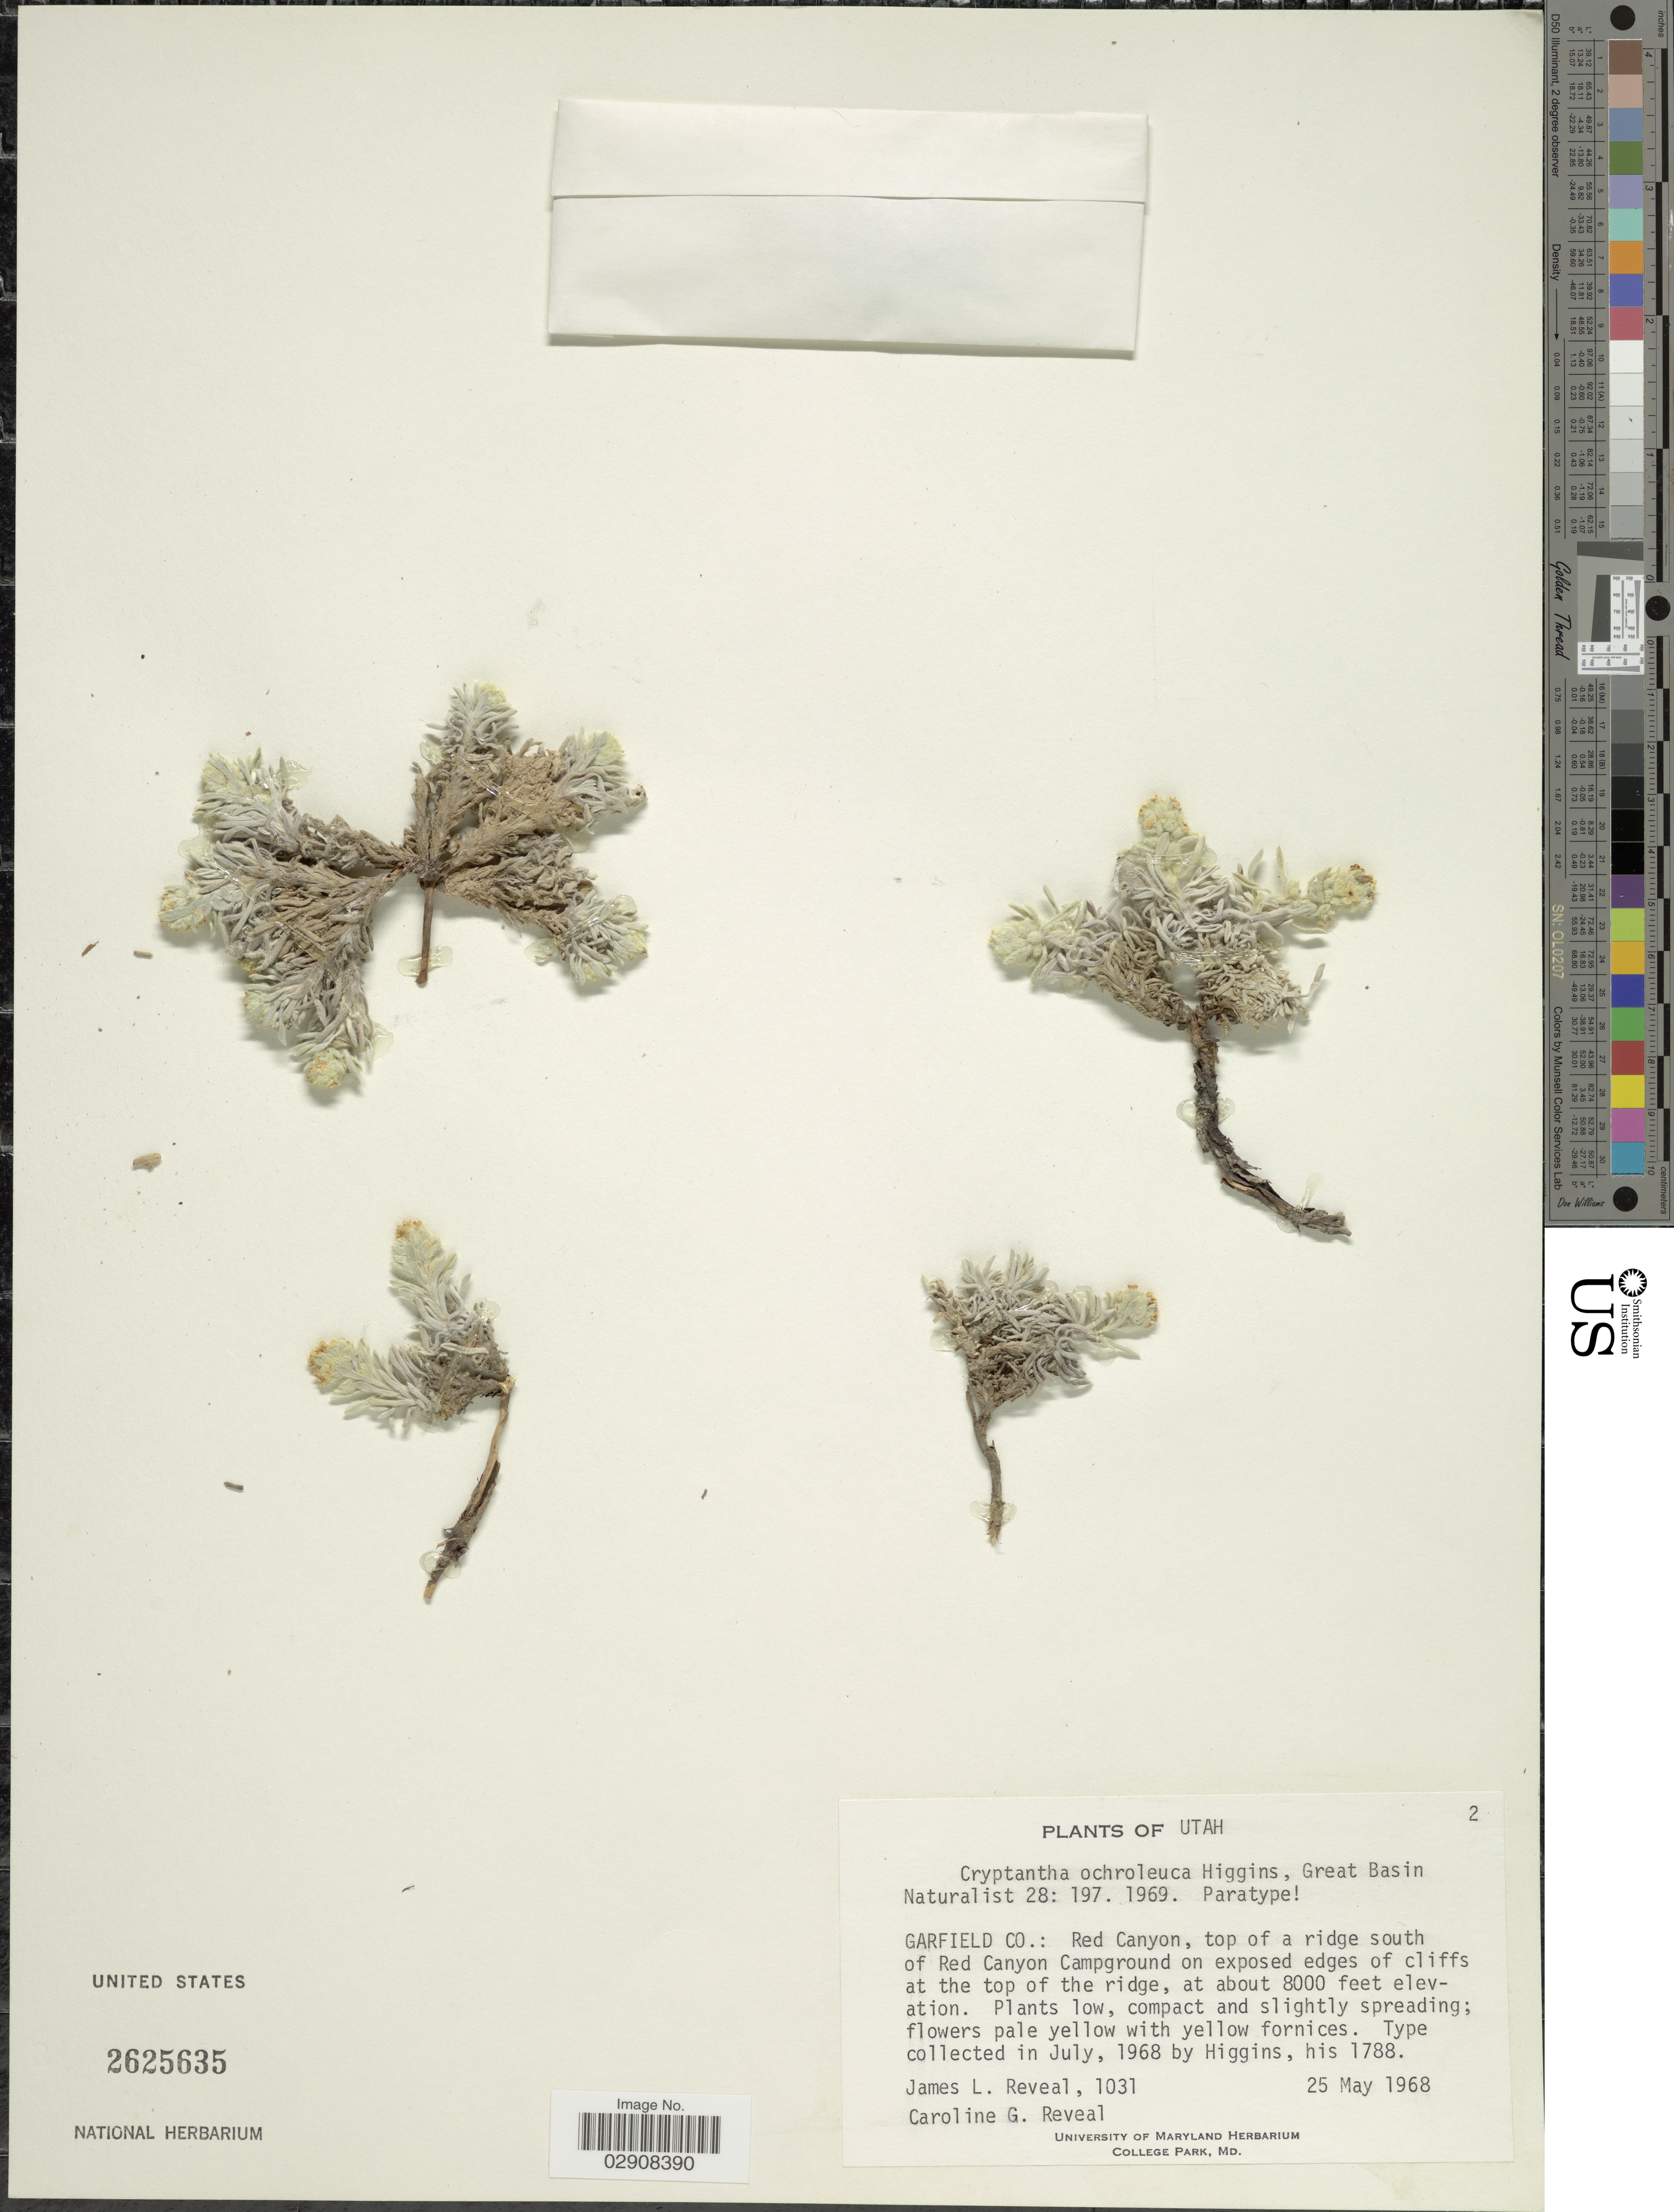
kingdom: Plantae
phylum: Tracheophyta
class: Magnoliopsida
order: Boraginales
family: Boraginaceae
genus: Cryptantha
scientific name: Cryptantha ochroleuca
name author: L.C. Higgins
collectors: J. L. Reveal & C. G. Reveal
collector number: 1031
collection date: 1968-05-25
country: United States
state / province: Utah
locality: Garfield Co.: Red Canyon, top of a ridge south of Red Canyon Campground on exposed edges of cliffs at the top of the ridge.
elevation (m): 2438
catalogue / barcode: US 2625635